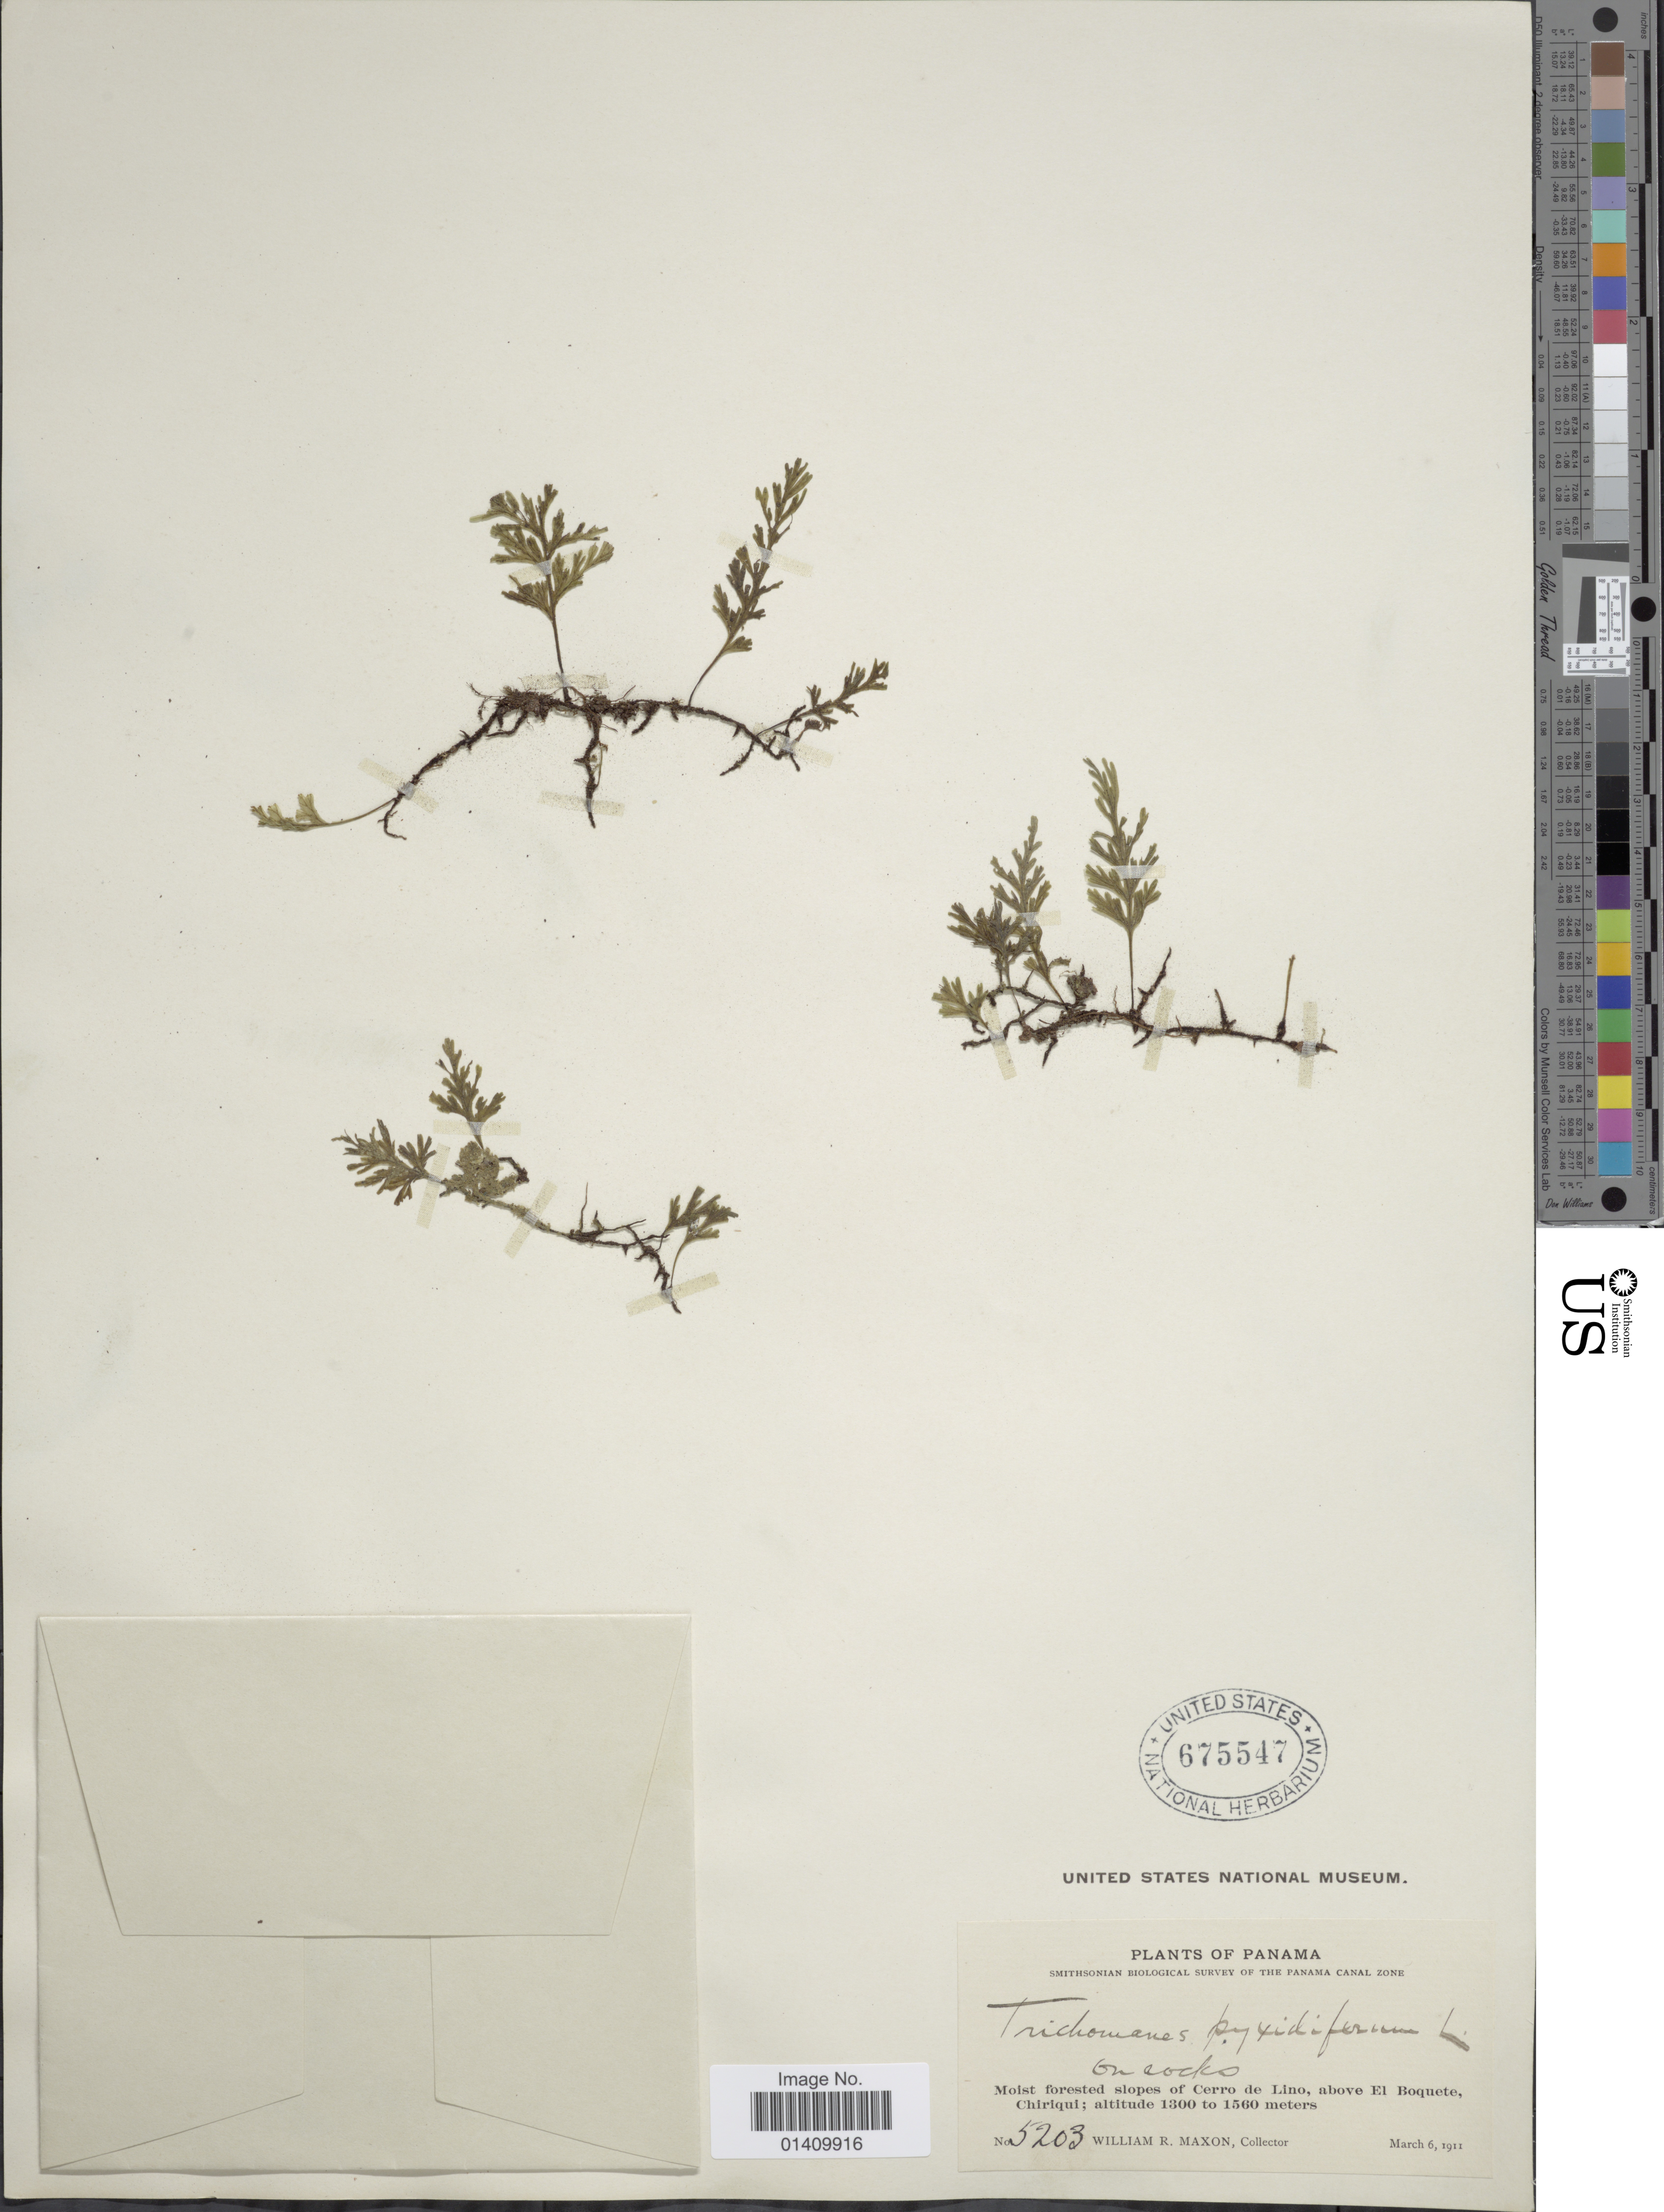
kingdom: Plantae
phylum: Tracheophyta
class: Polypodiopsida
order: Hymenophyllales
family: Hymenophyllaceae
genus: Polyphlebium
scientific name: Polyphlebium pyxidiferum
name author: (L.) Ebihara & Dubuisson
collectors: W. R. Maxon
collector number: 5203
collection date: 1911-03-06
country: Panama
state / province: Chiriqui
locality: Moist forested slopes of Cerro de Lino, above El Boquete Chiriqui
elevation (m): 1300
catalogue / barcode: US 675547